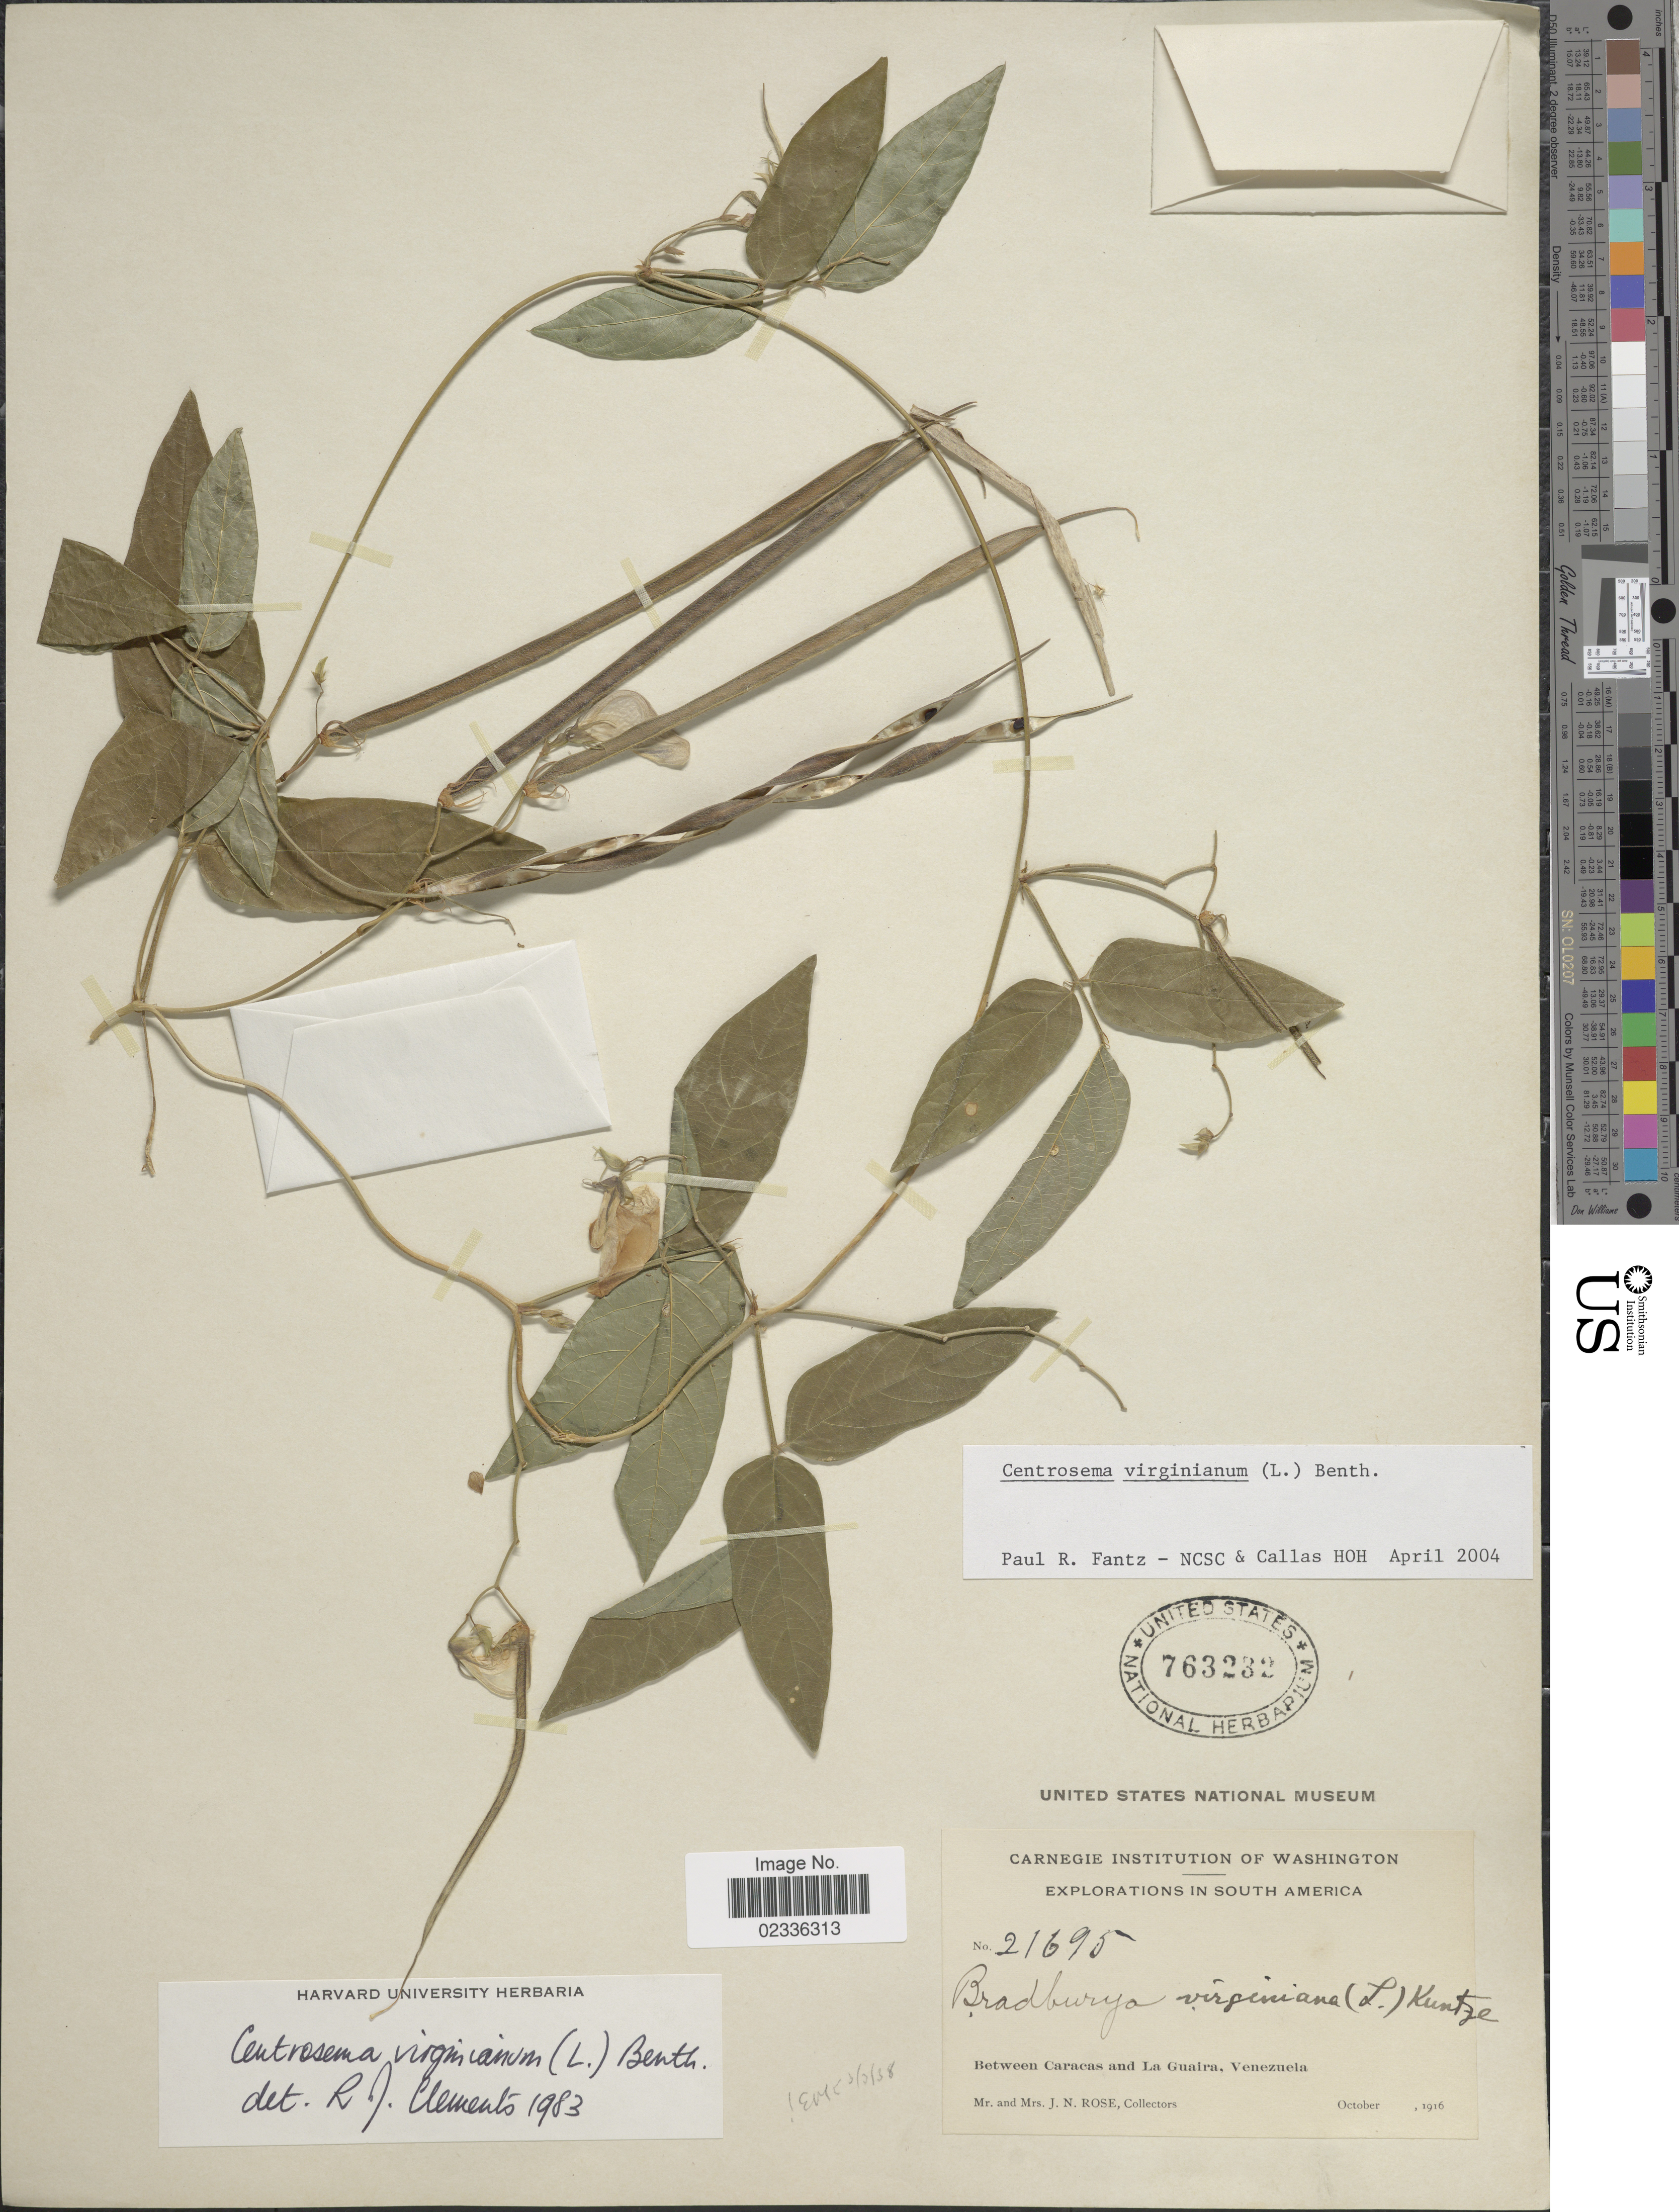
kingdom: Plantae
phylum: Tracheophyta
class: Magnoliopsida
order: Fabales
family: Fabaceae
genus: Centrosema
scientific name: Centrosema virginianum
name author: (L.) Benth.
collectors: J. N. Rose & L. B. Rose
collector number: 21695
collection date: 1916-10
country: Venezuela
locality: Between Caracas and La Guaira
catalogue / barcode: US 763232